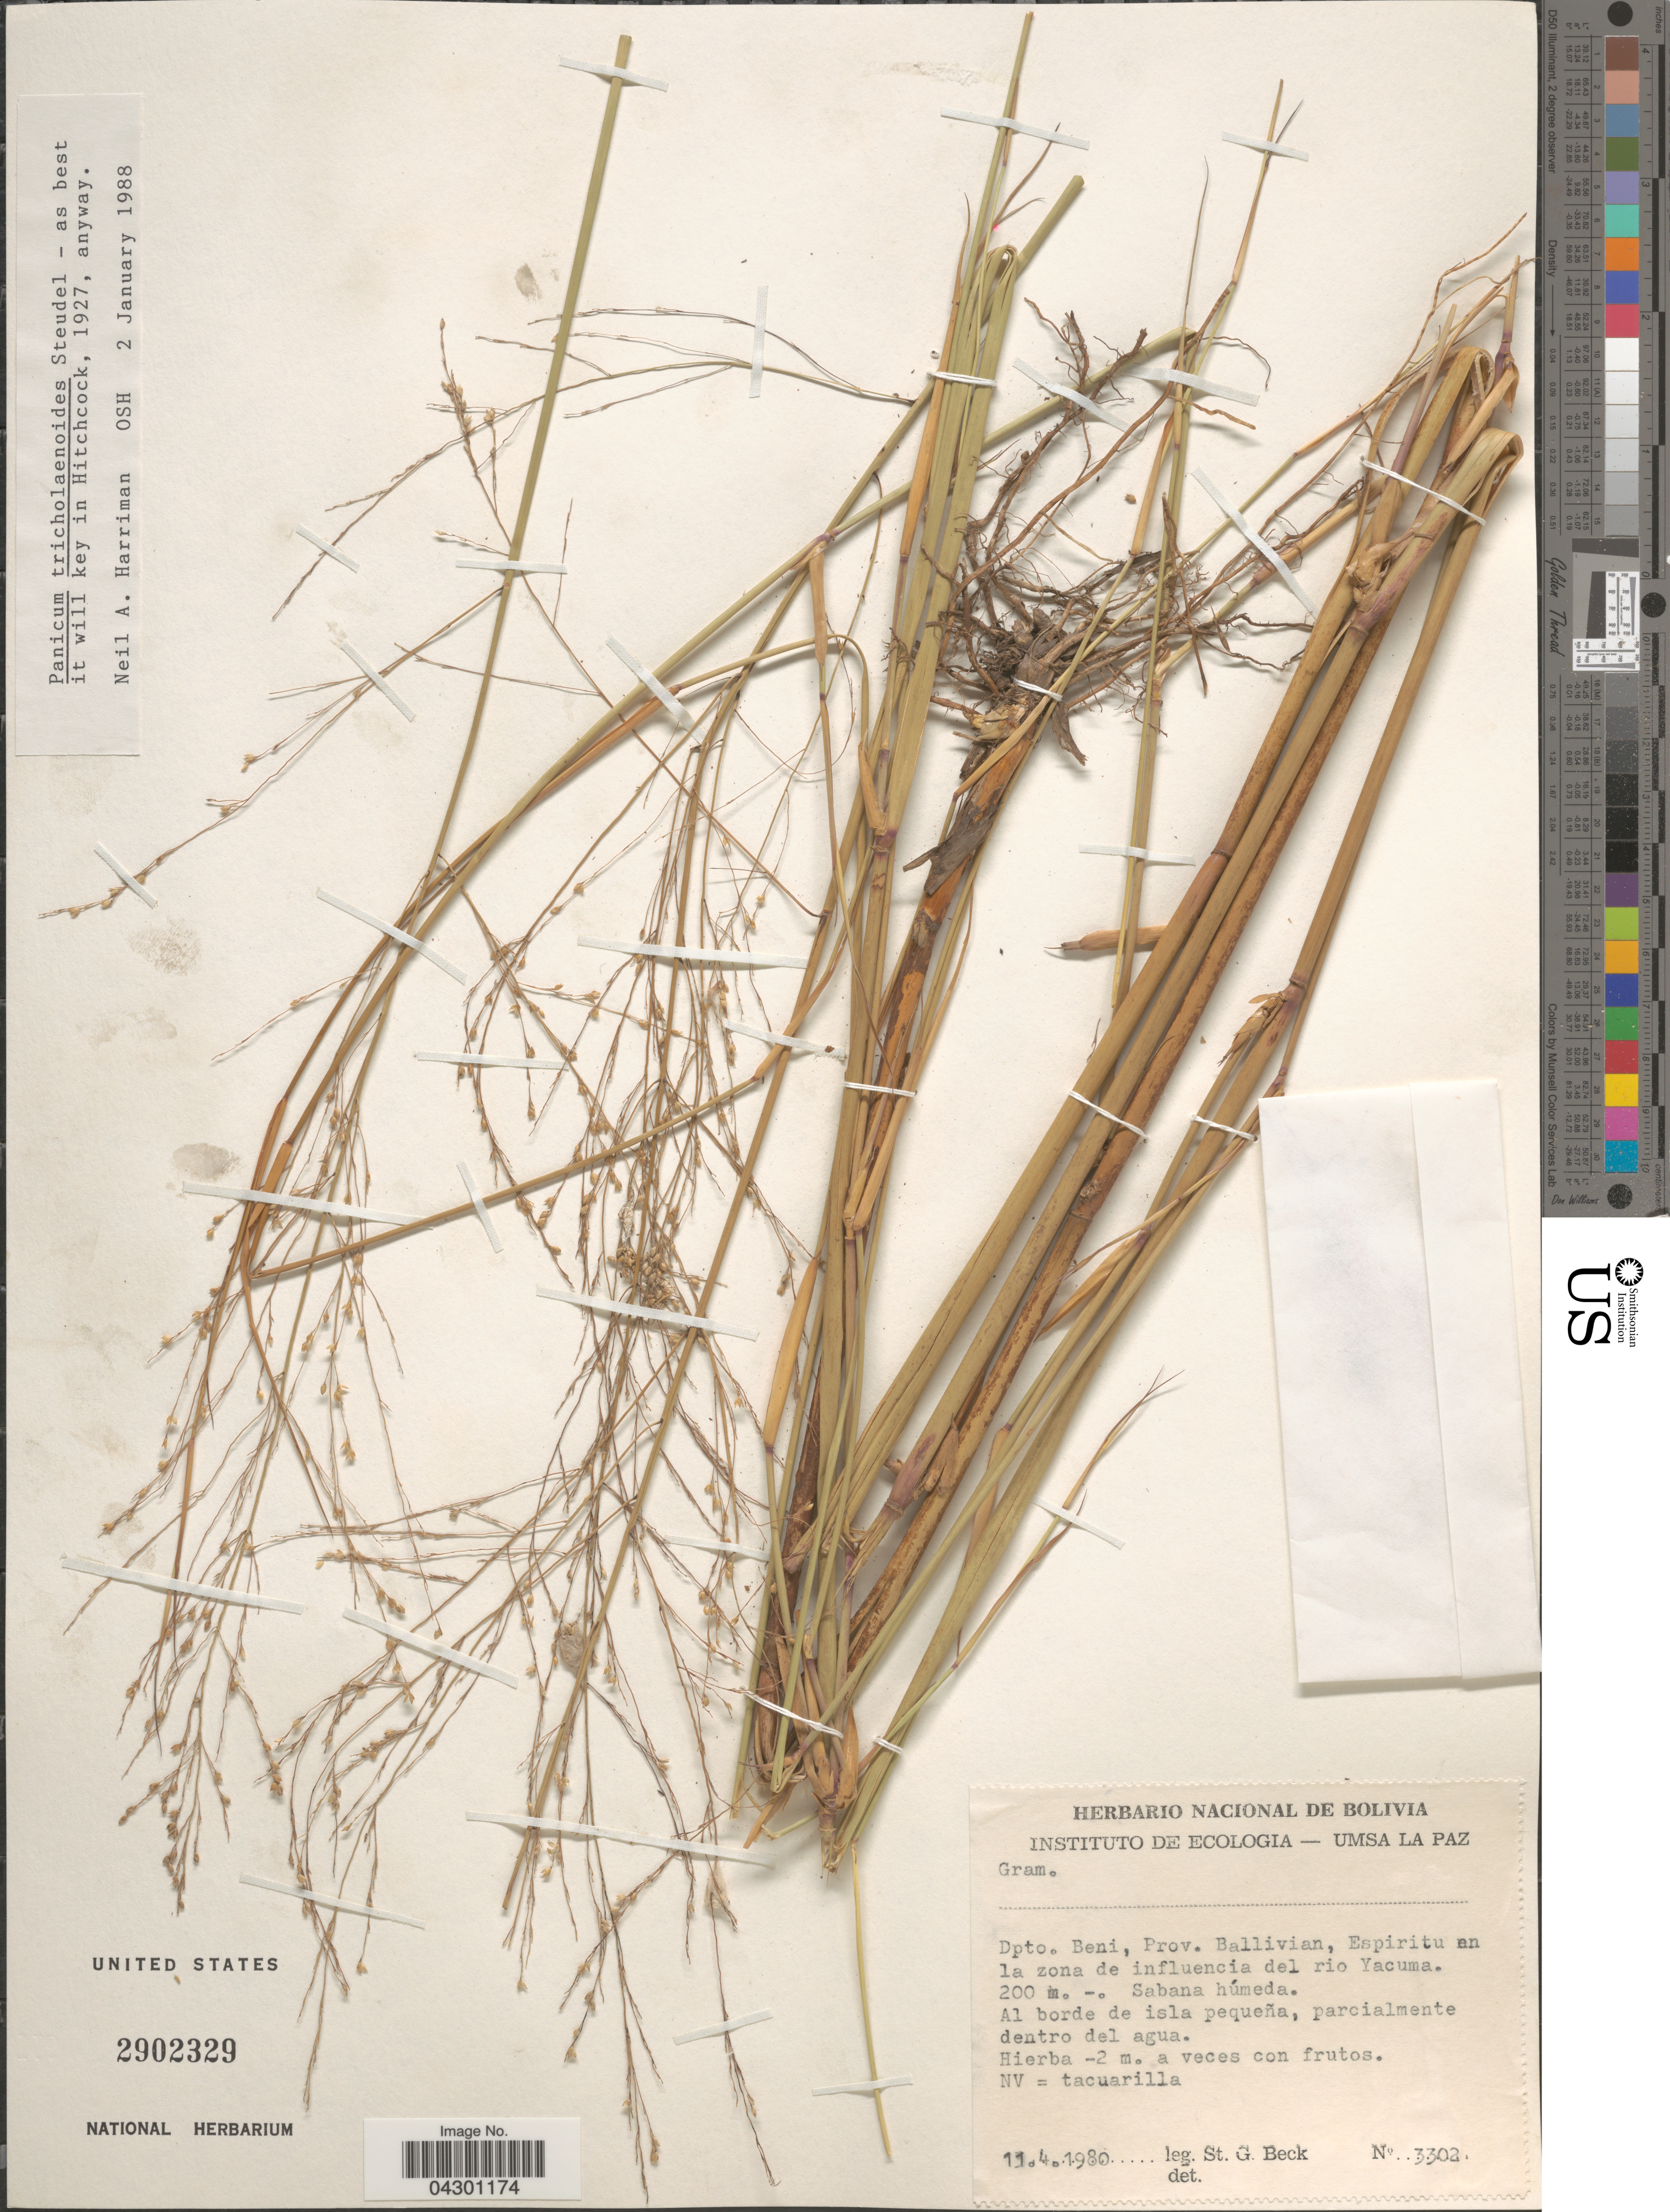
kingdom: Plantae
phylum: Tracheophyta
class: Liliopsida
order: Poales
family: Poaceae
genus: Panicum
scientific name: Panicum tricholaenoides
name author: Steud.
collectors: S. G. Beck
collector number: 3302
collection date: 1980-04-11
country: Bolivia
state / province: Beni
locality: Dpto. Beni, Prov. Ballivian, Espiritu au la zona de influencia del rio Yacuma.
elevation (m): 200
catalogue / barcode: US 2902329